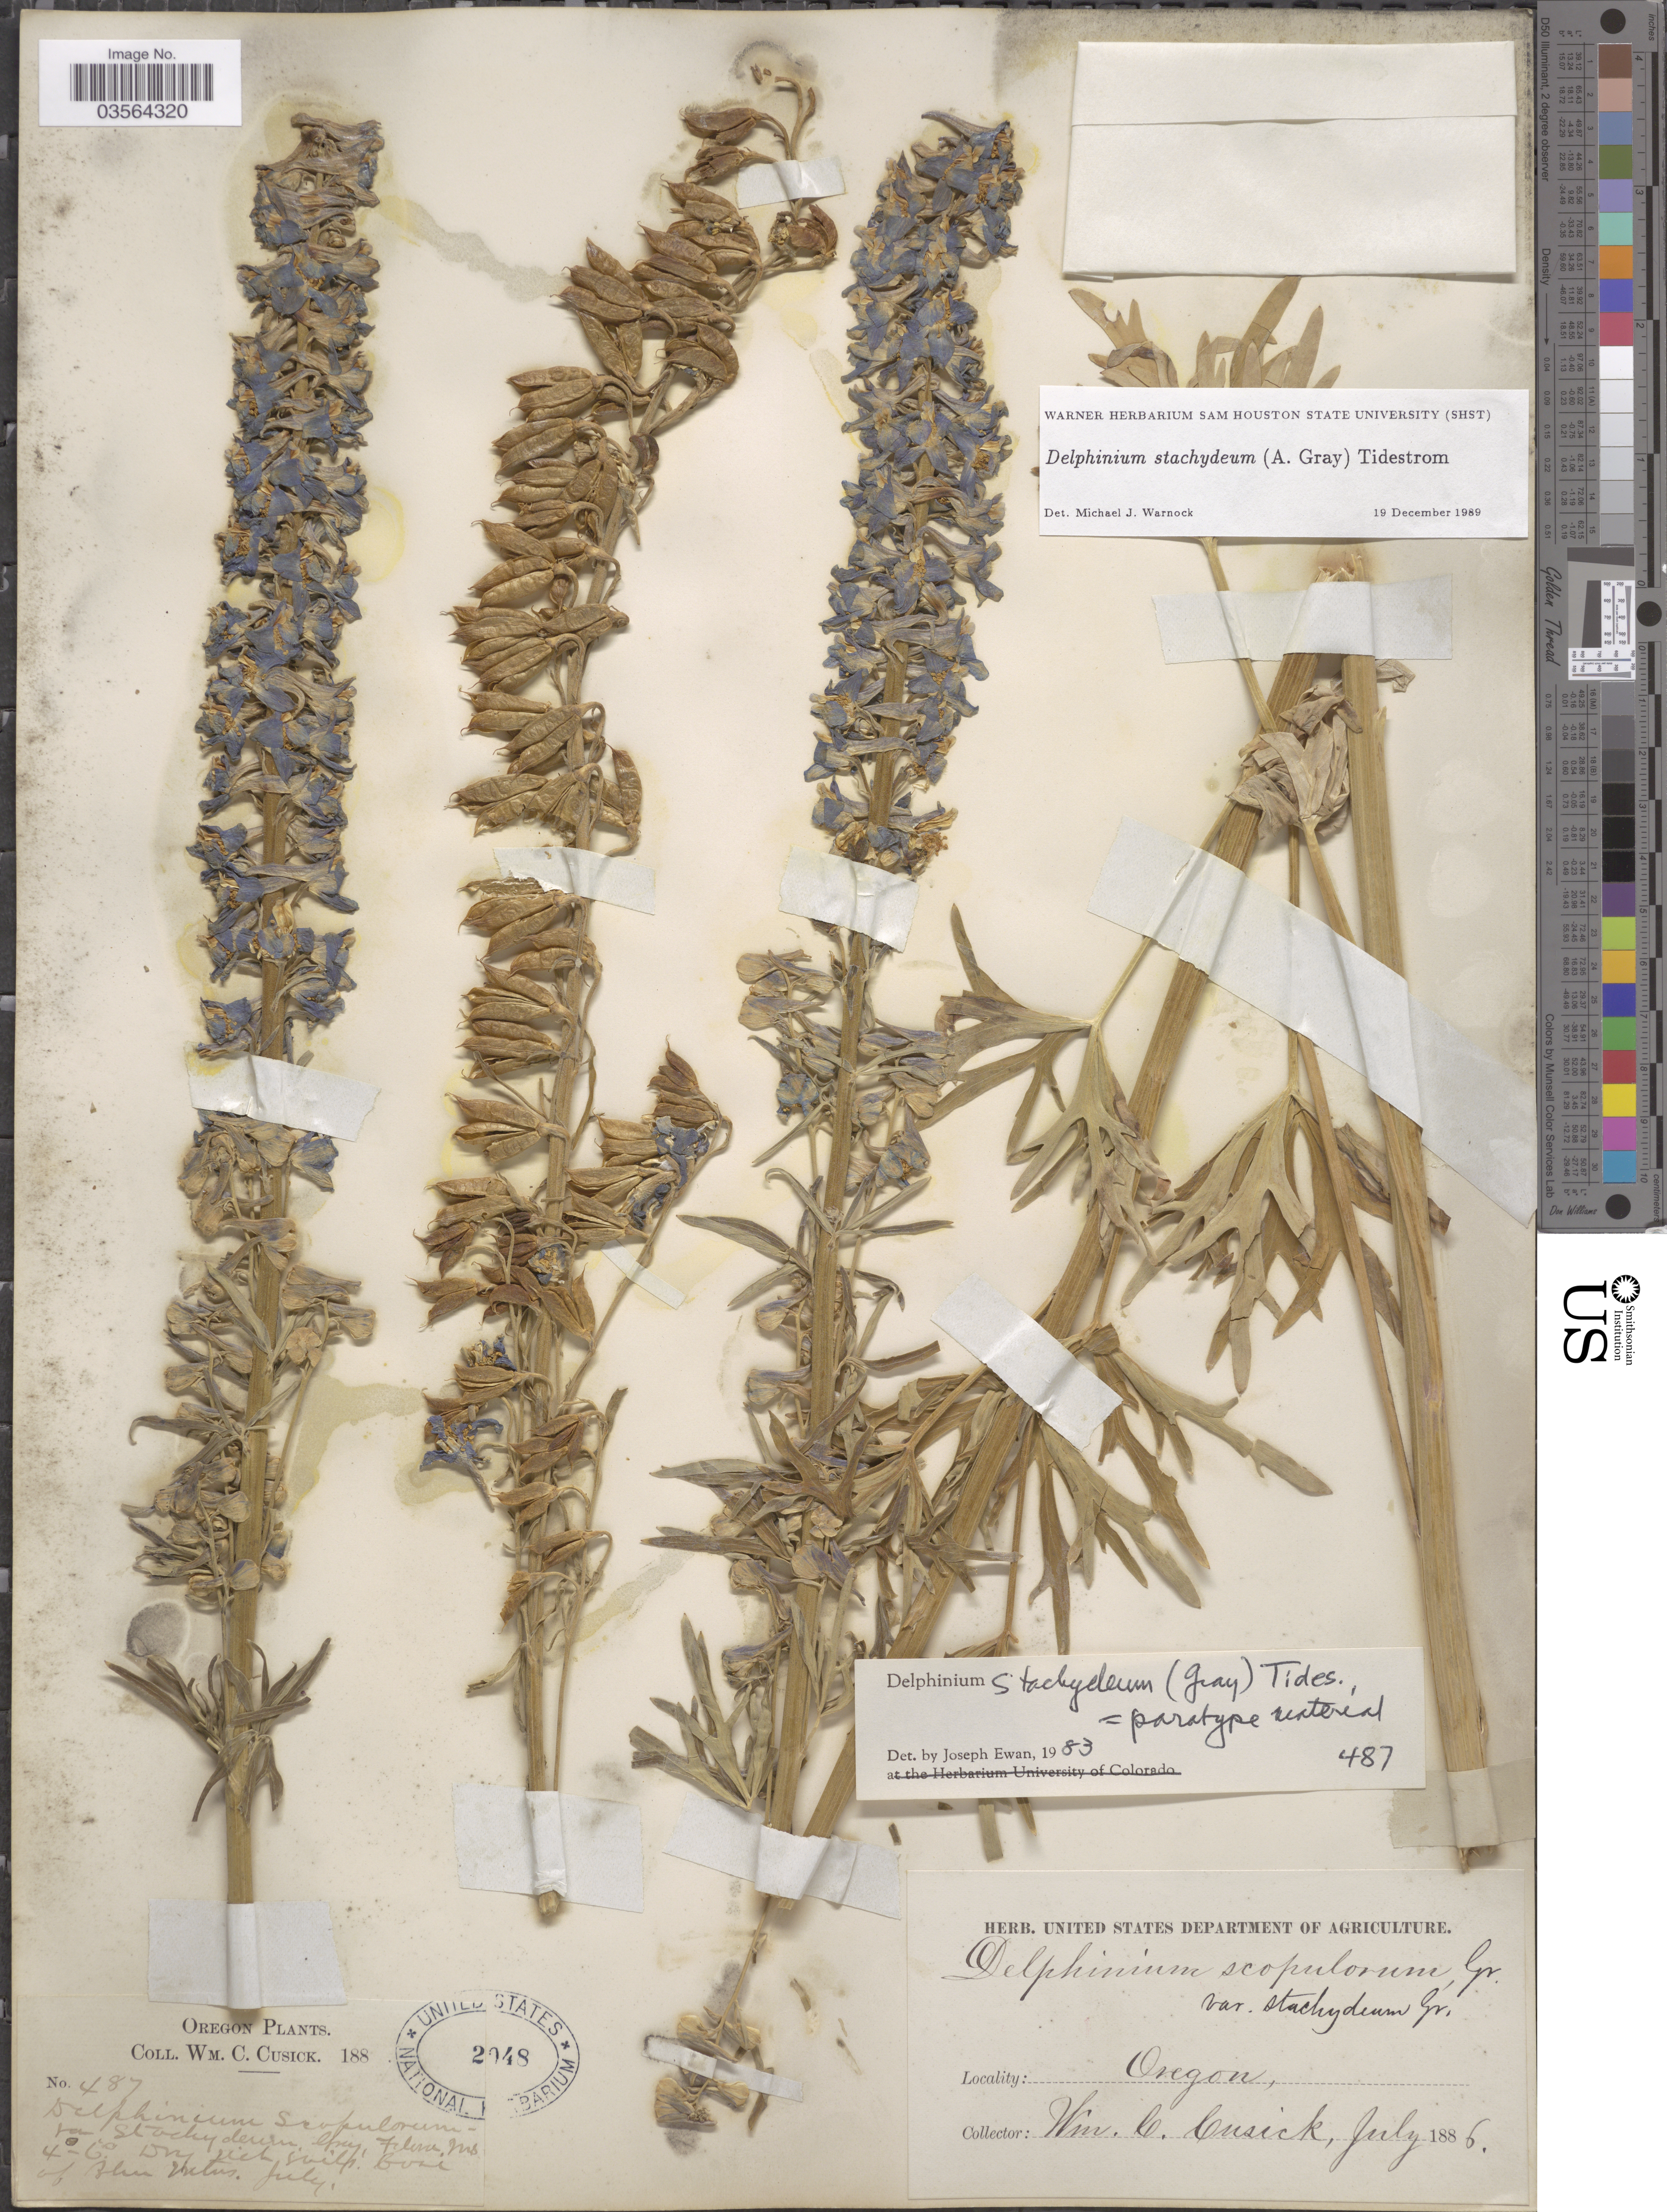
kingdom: Plantae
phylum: Tracheophyta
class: Magnoliopsida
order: Ranunculales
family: Ranunculaceae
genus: Delphinium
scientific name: Delphinium stachydeum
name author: (A. Gray) Tidestr.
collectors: W. C. Cusick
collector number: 487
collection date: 1886-07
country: United States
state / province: Oregon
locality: Cove of Blue Mtns.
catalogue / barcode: US 2048